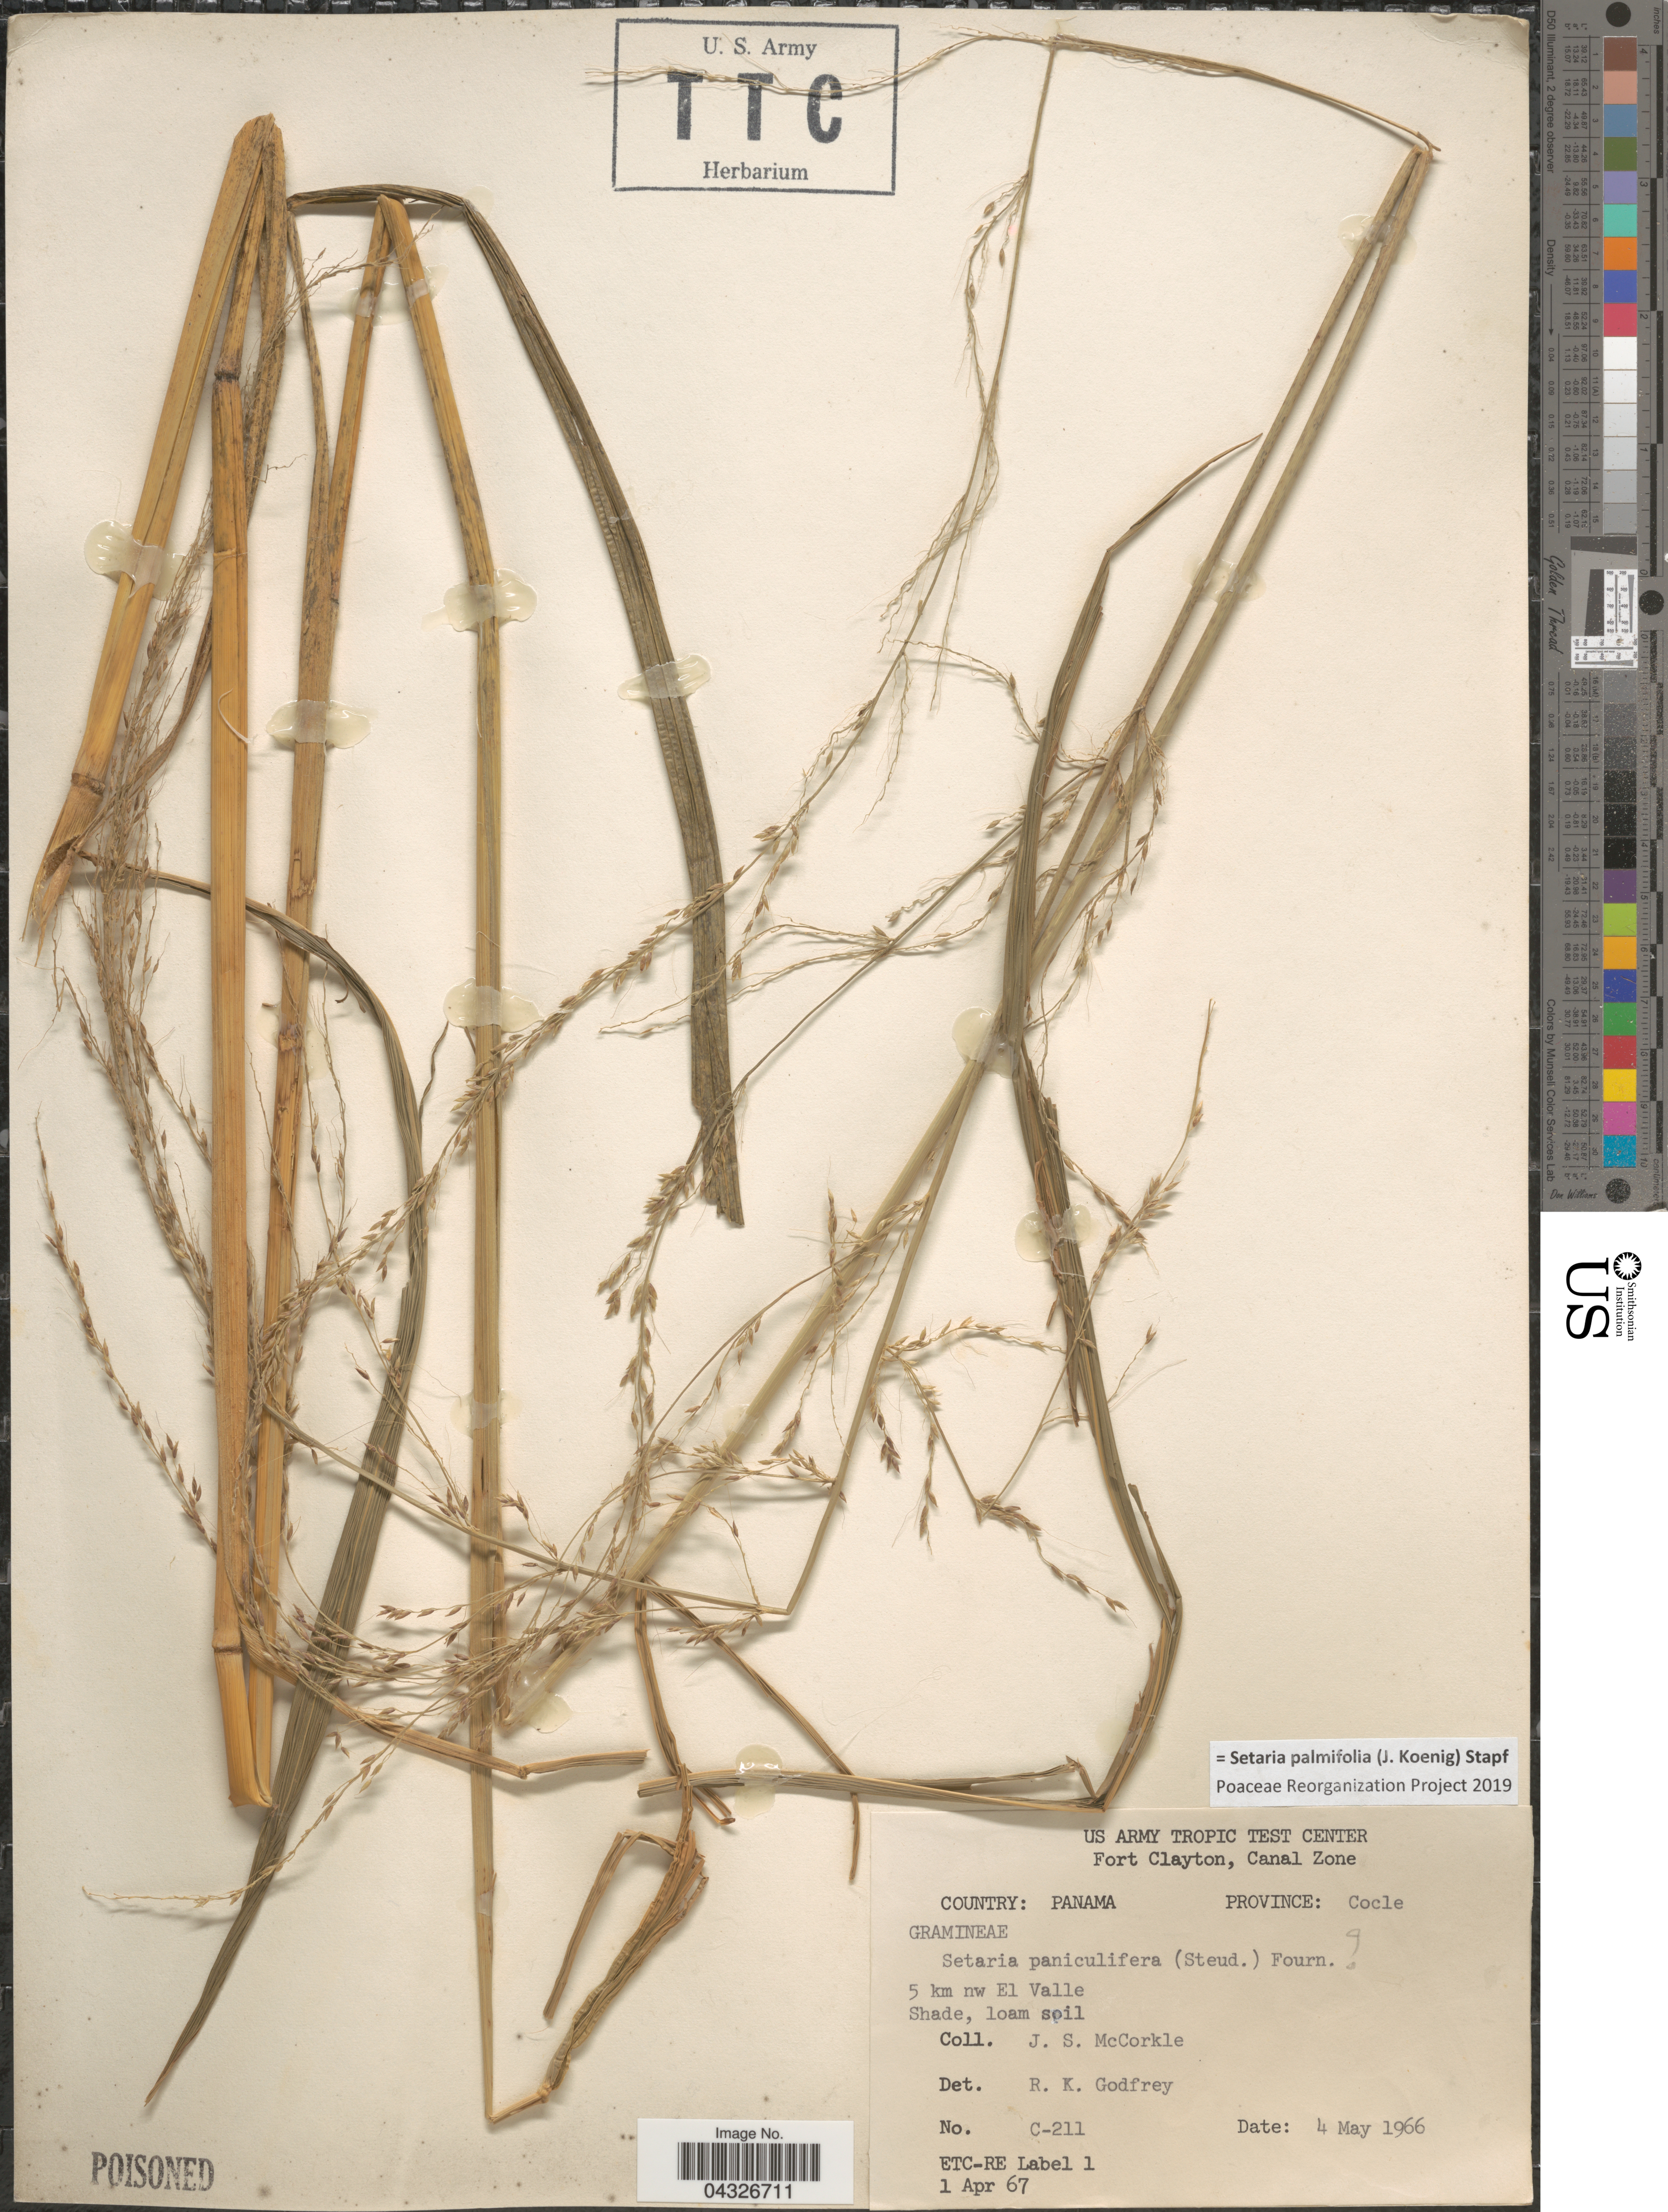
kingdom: Plantae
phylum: Tracheophyta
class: Liliopsida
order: Poales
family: Poaceae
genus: Setaria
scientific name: Setaria palmifolia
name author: (J. Koenig) Stapf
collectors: J. McCorkle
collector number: C-211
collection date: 1966-05-04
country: Panama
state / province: Cocle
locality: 5 km nw El Valle.